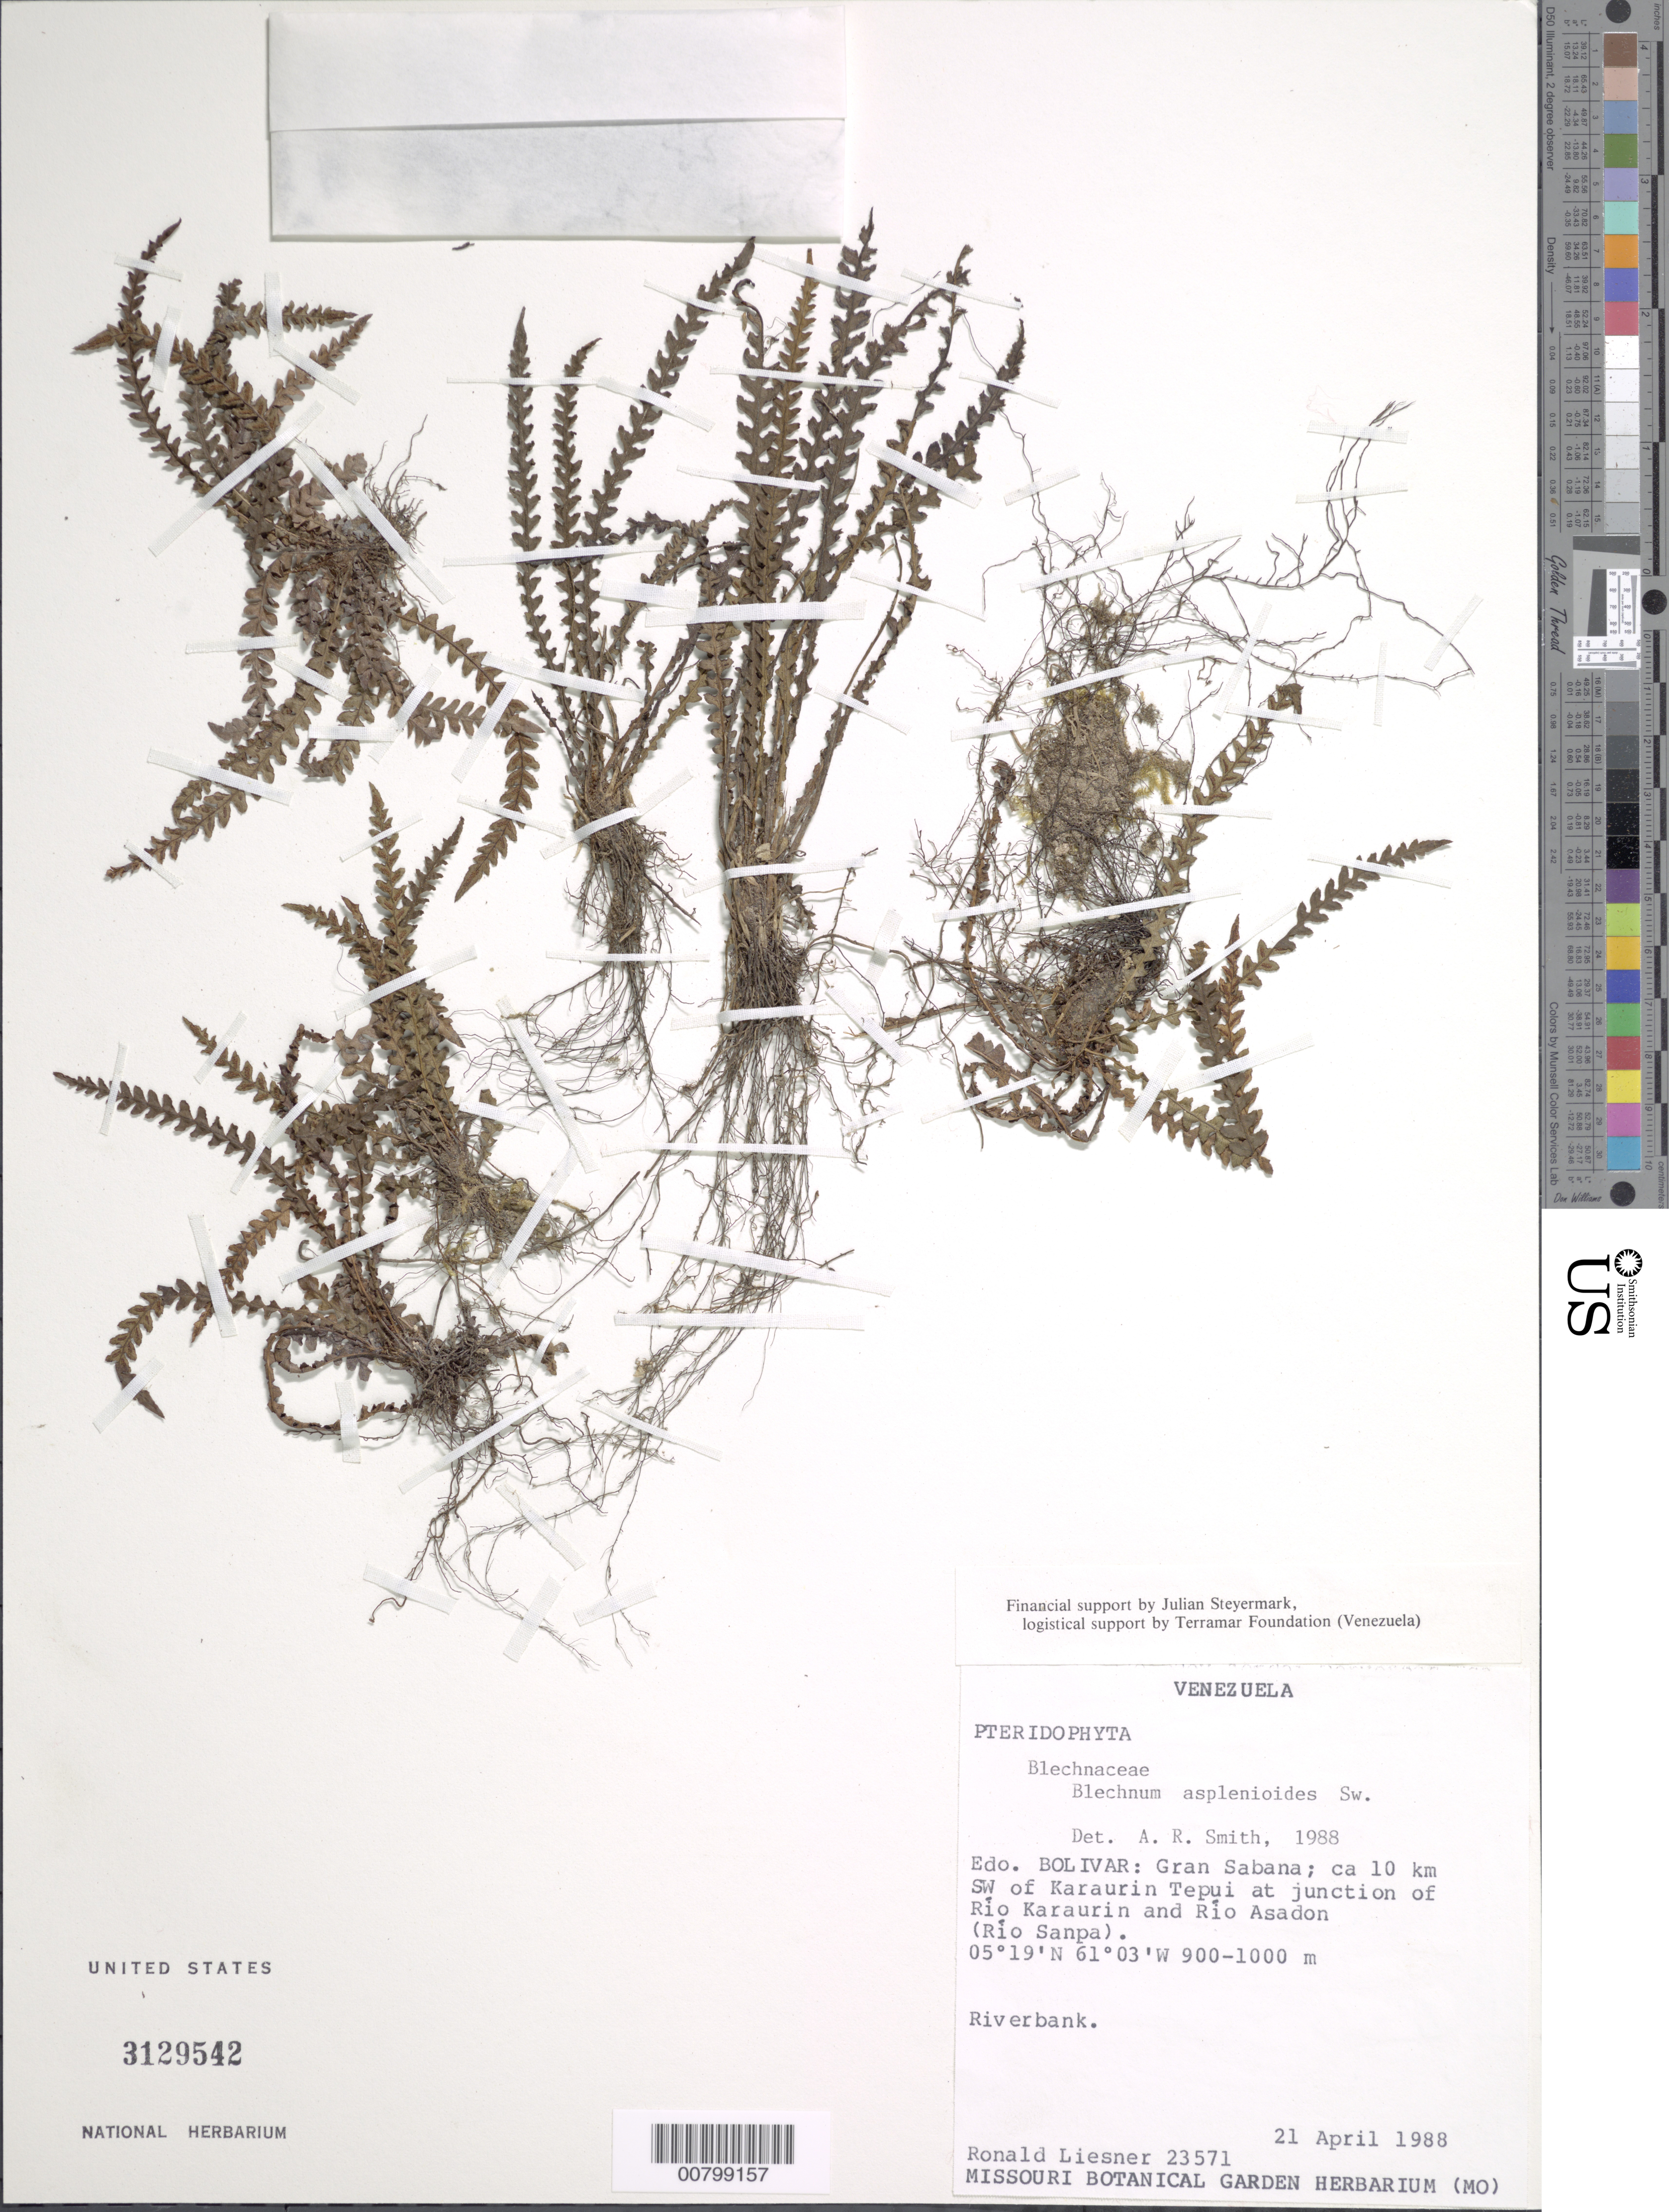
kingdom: Plantae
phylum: Tracheophyta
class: Polypodiopsida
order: Polypodiales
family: Blechnaceae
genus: Blechnum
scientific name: Blechnum asplenioides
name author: Sw.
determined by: Smith, Alan R., (UC)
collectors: R. L. Liesner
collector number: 23571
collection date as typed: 21-Apr-88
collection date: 1988-04-21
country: Venezuela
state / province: Bolívar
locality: Gran Sabana, ca 10 km SW of Karaurin tepuí at junction of Río Karaurin and Río Asadon (Río Sanpa)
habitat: Riverbank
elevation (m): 900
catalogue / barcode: US 3129542